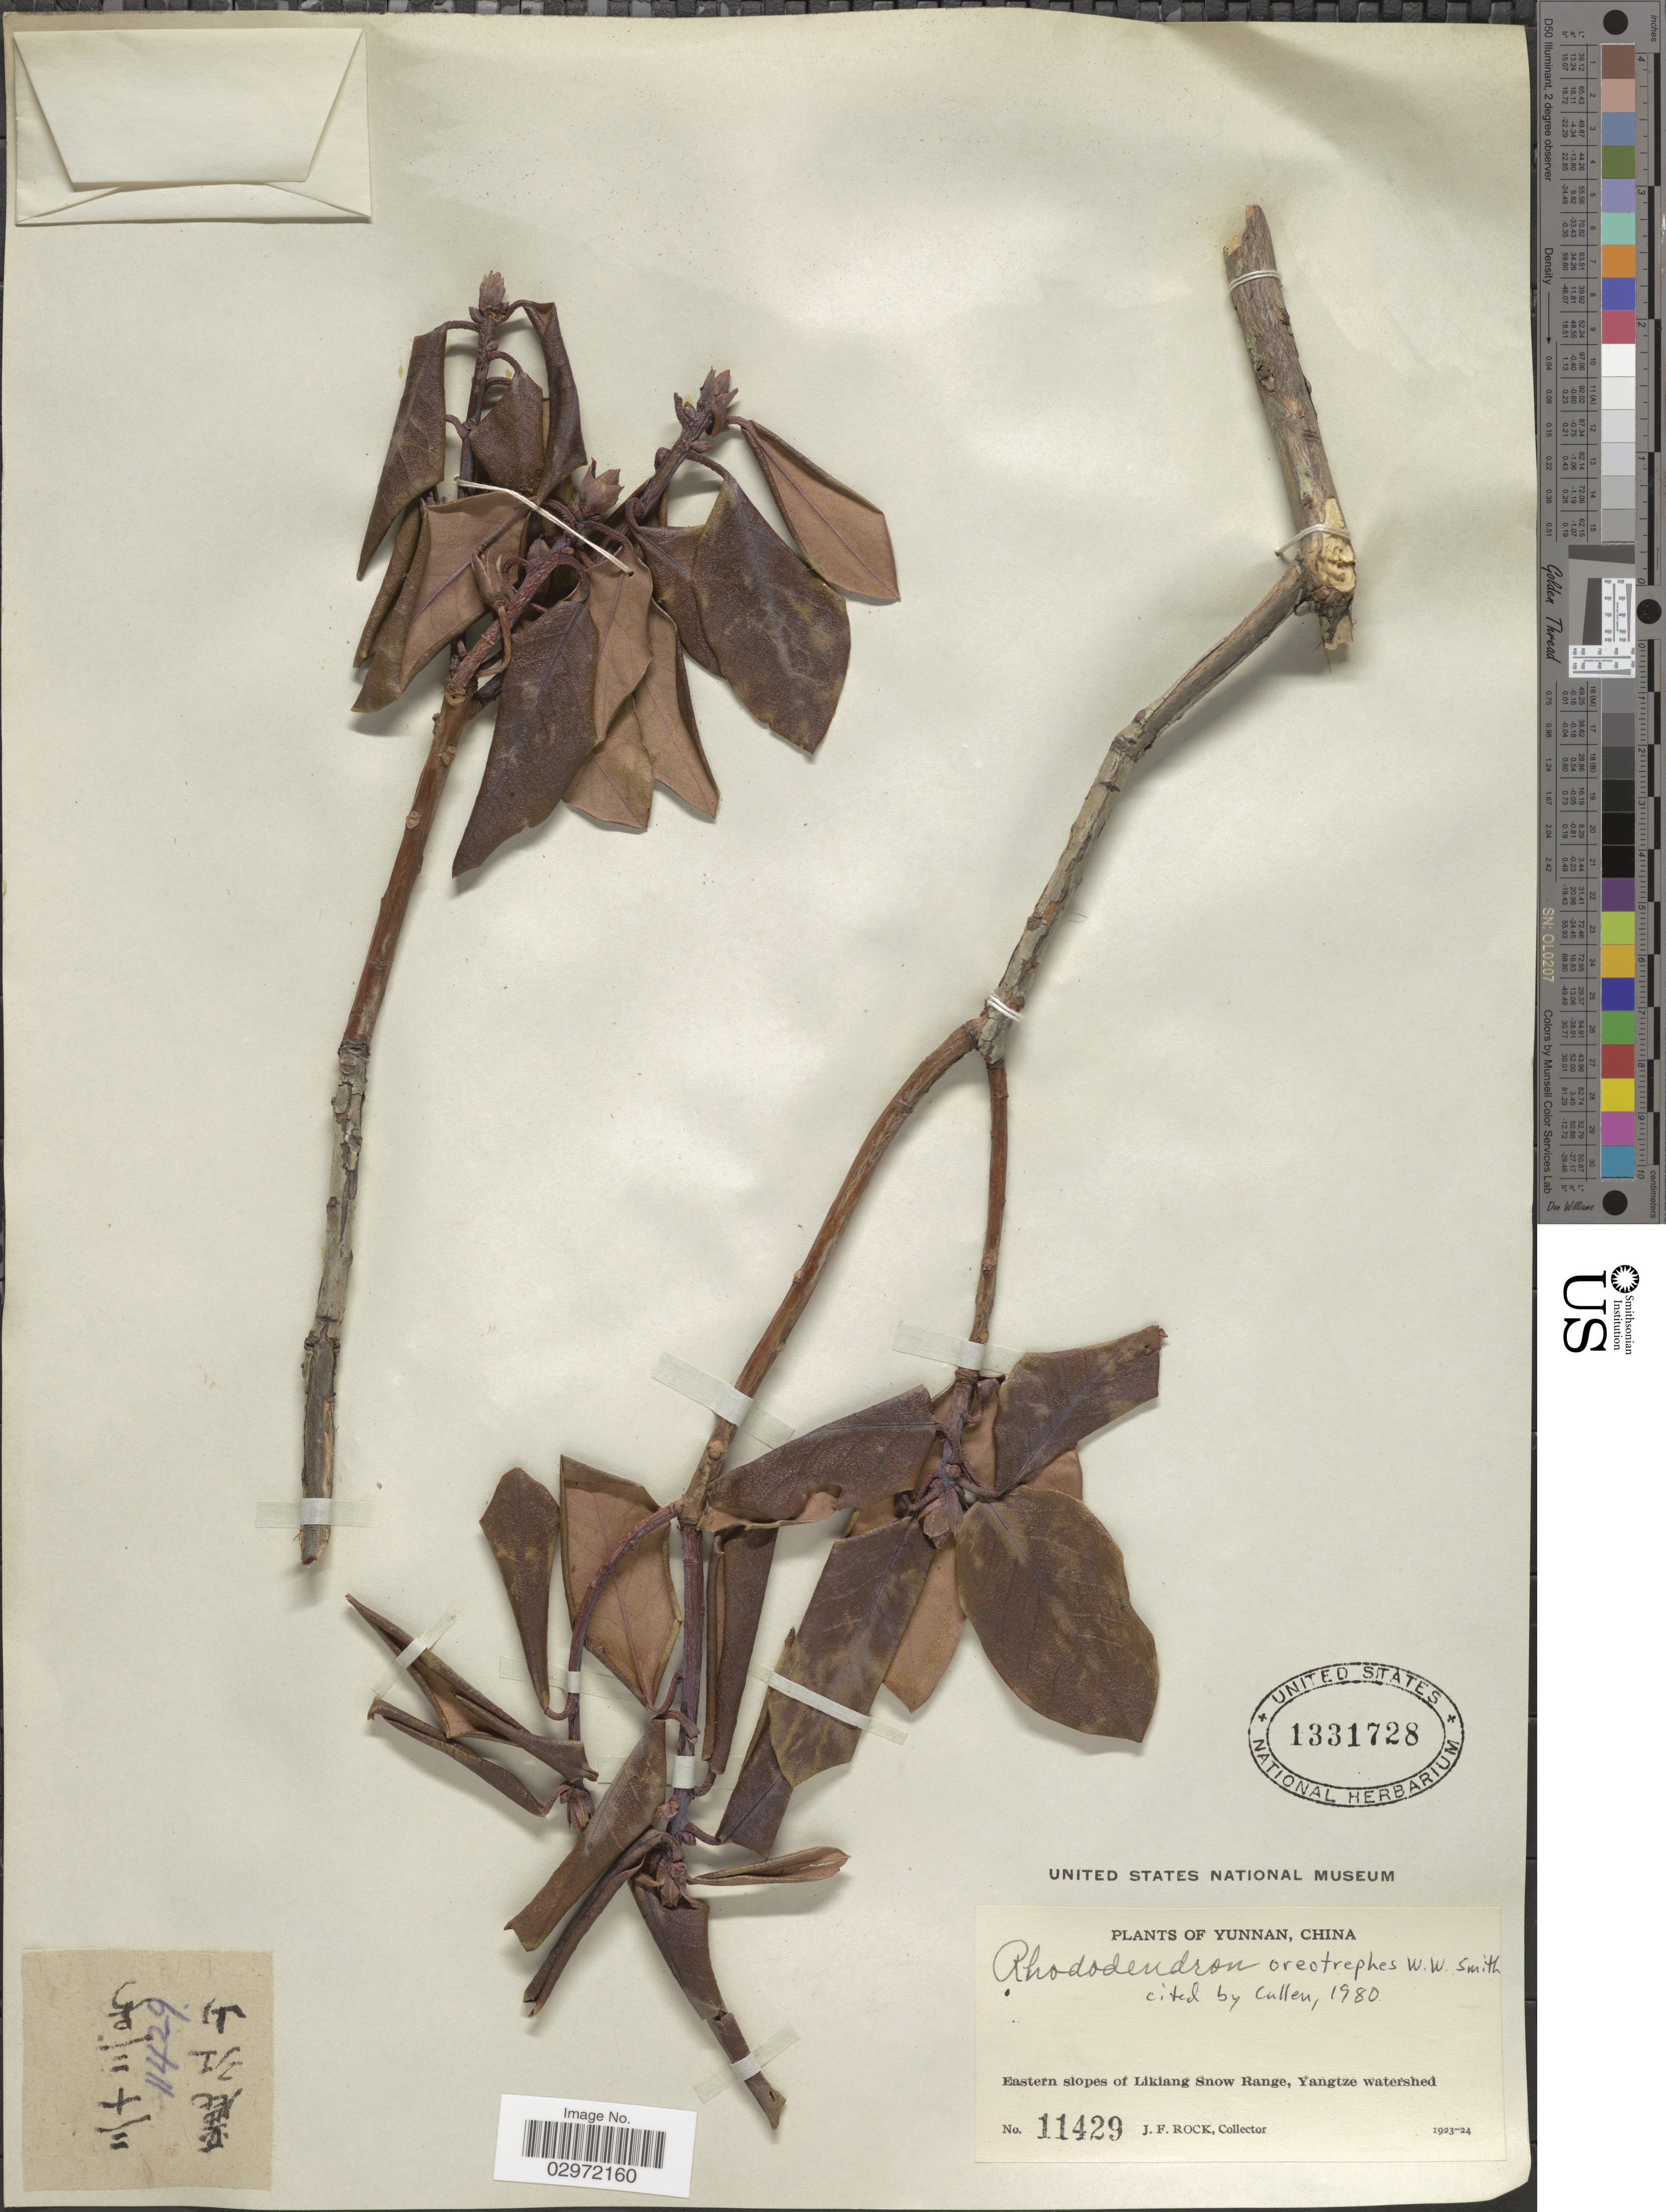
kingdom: Plantae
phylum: Tracheophyta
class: Magnoliopsida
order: Ericales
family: Ericaceae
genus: Rhododendron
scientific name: Rhododendron oreotrephes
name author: W.W. Sm.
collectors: J. Rock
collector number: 11429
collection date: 1923/1924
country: China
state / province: Yunnan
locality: Eastern slopes of Likiang Snow Range, Yangtze watershed.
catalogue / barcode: US 1331728